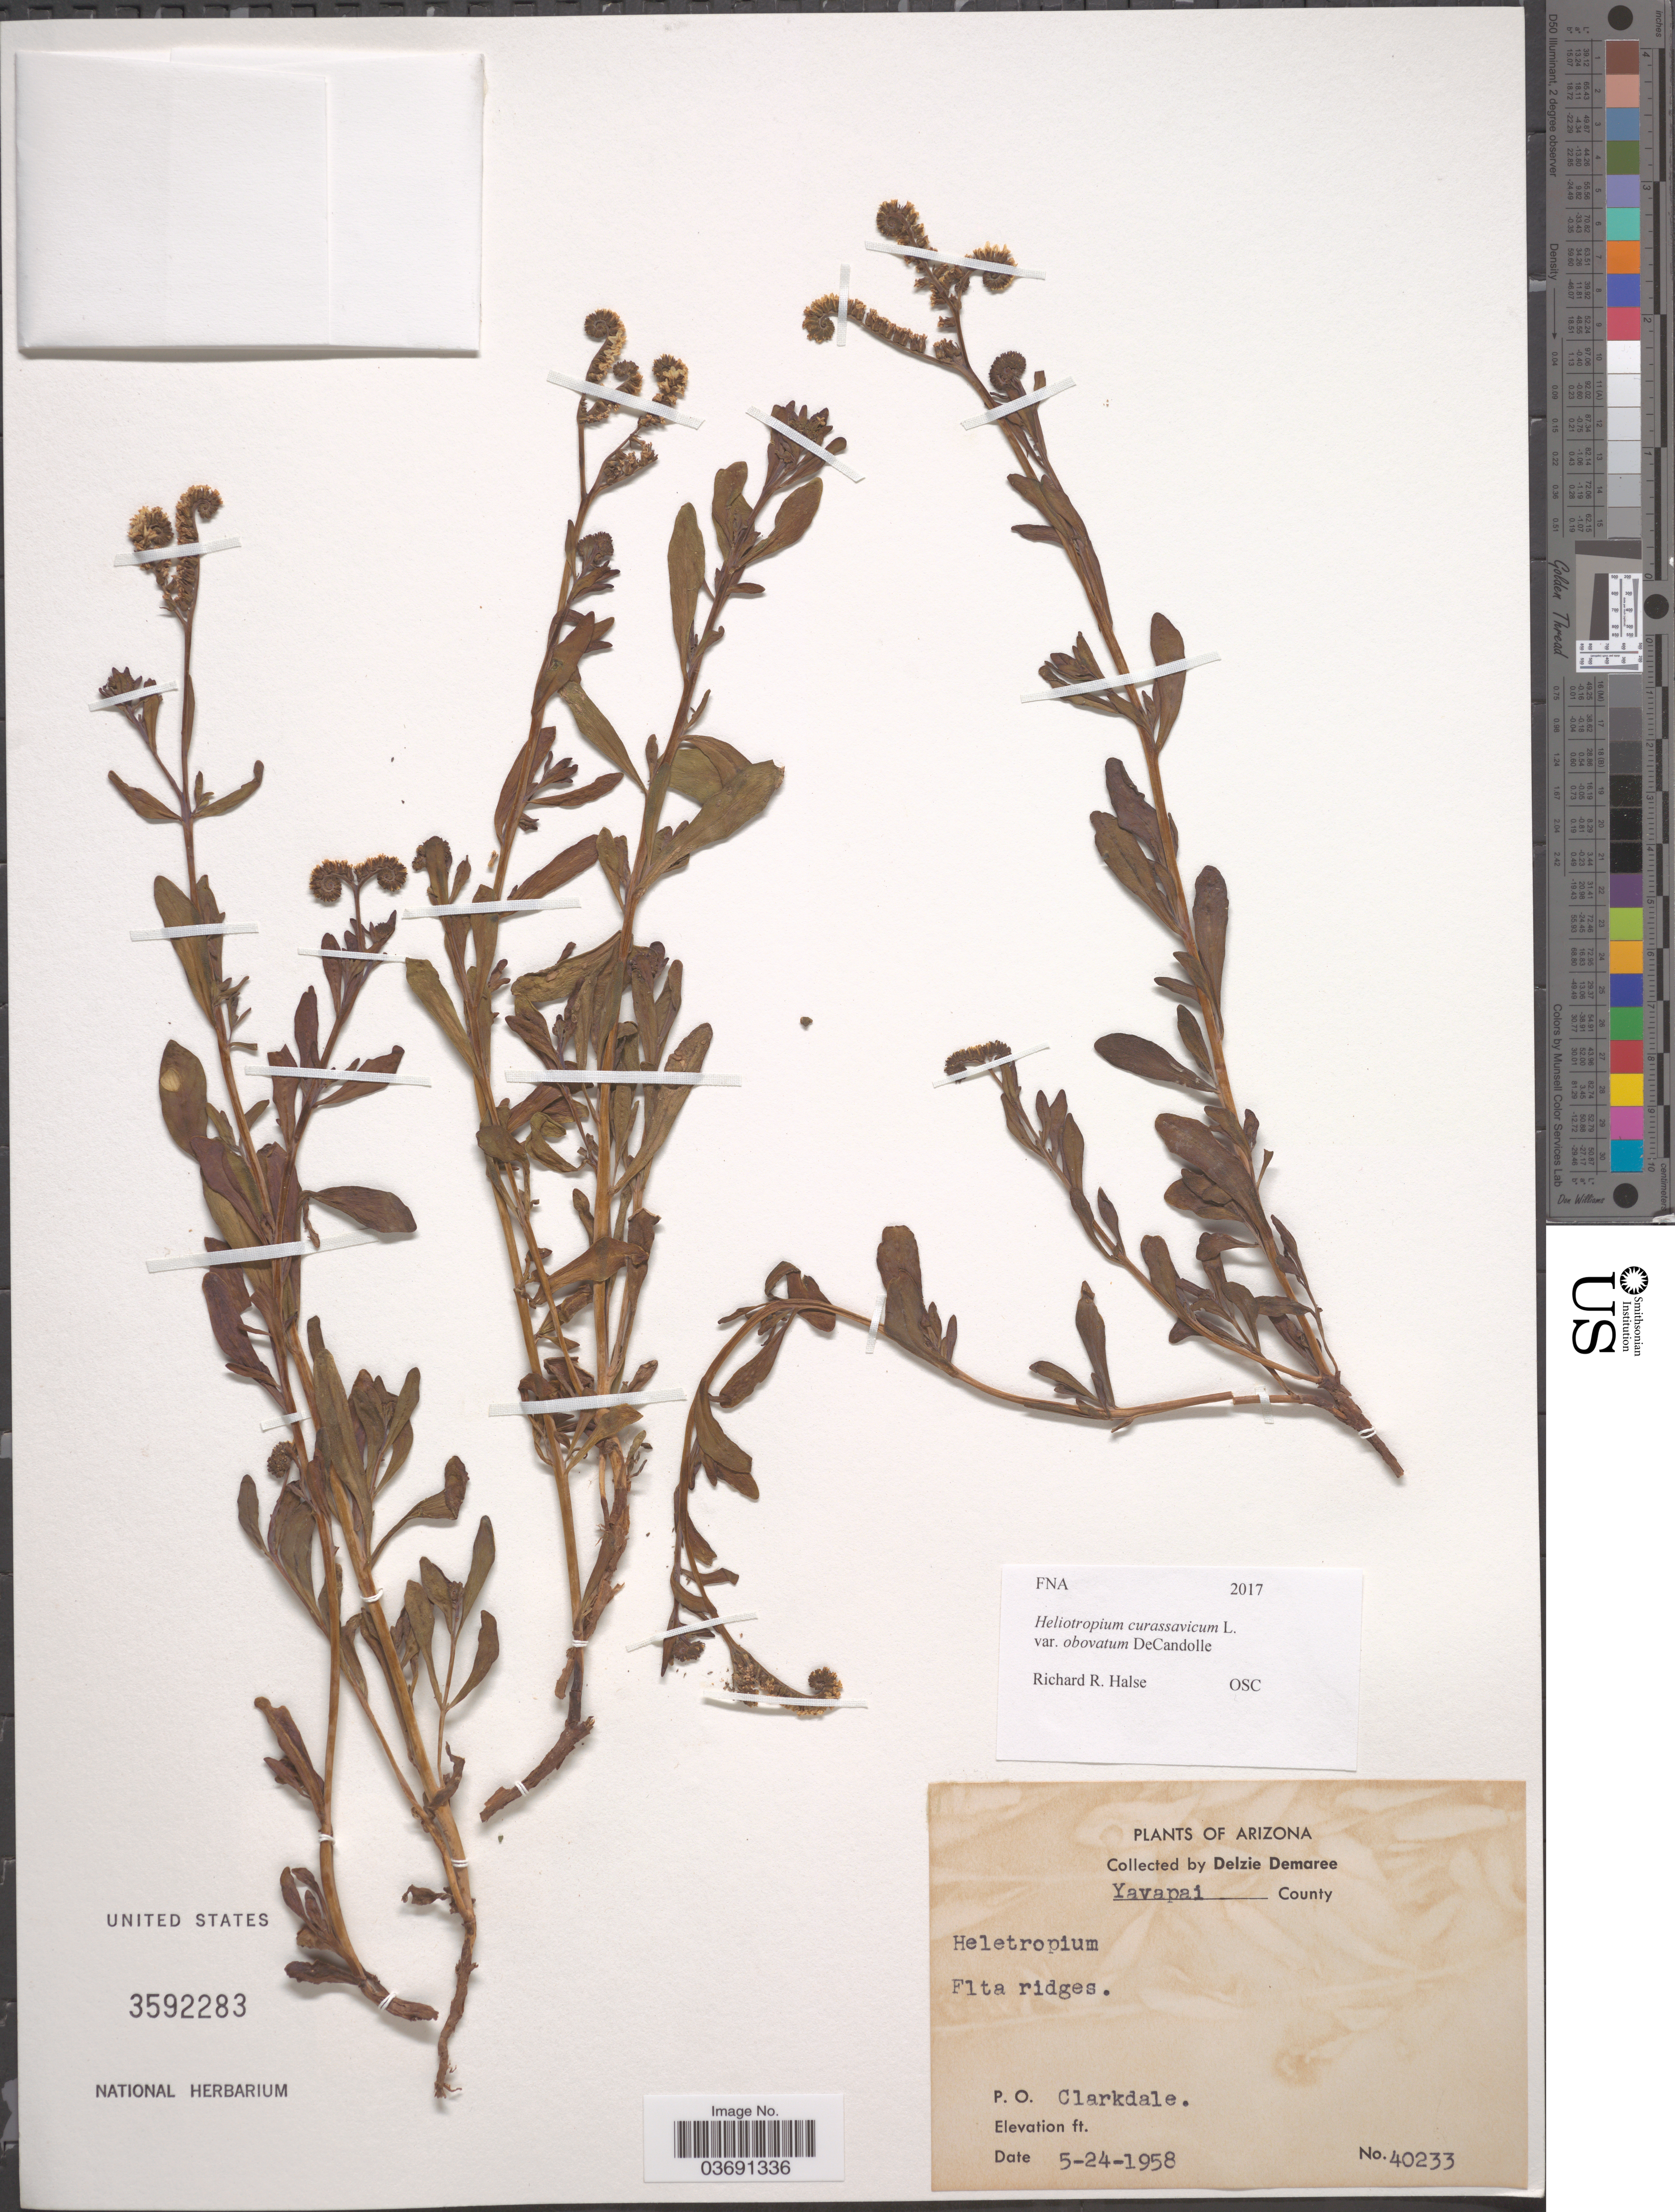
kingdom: Plantae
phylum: Tracheophyta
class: Magnoliopsida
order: Boraginales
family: Heliotropiaceae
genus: Heliotropium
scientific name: Heliotropium curassavicum subsp. obovatum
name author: (DC.) Á. Löve & D. Löve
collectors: D. Demaree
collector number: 40233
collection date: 1958-05-24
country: United States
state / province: Arizona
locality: Yavapai County. P.O. Clarkdale.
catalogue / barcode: US 3592283